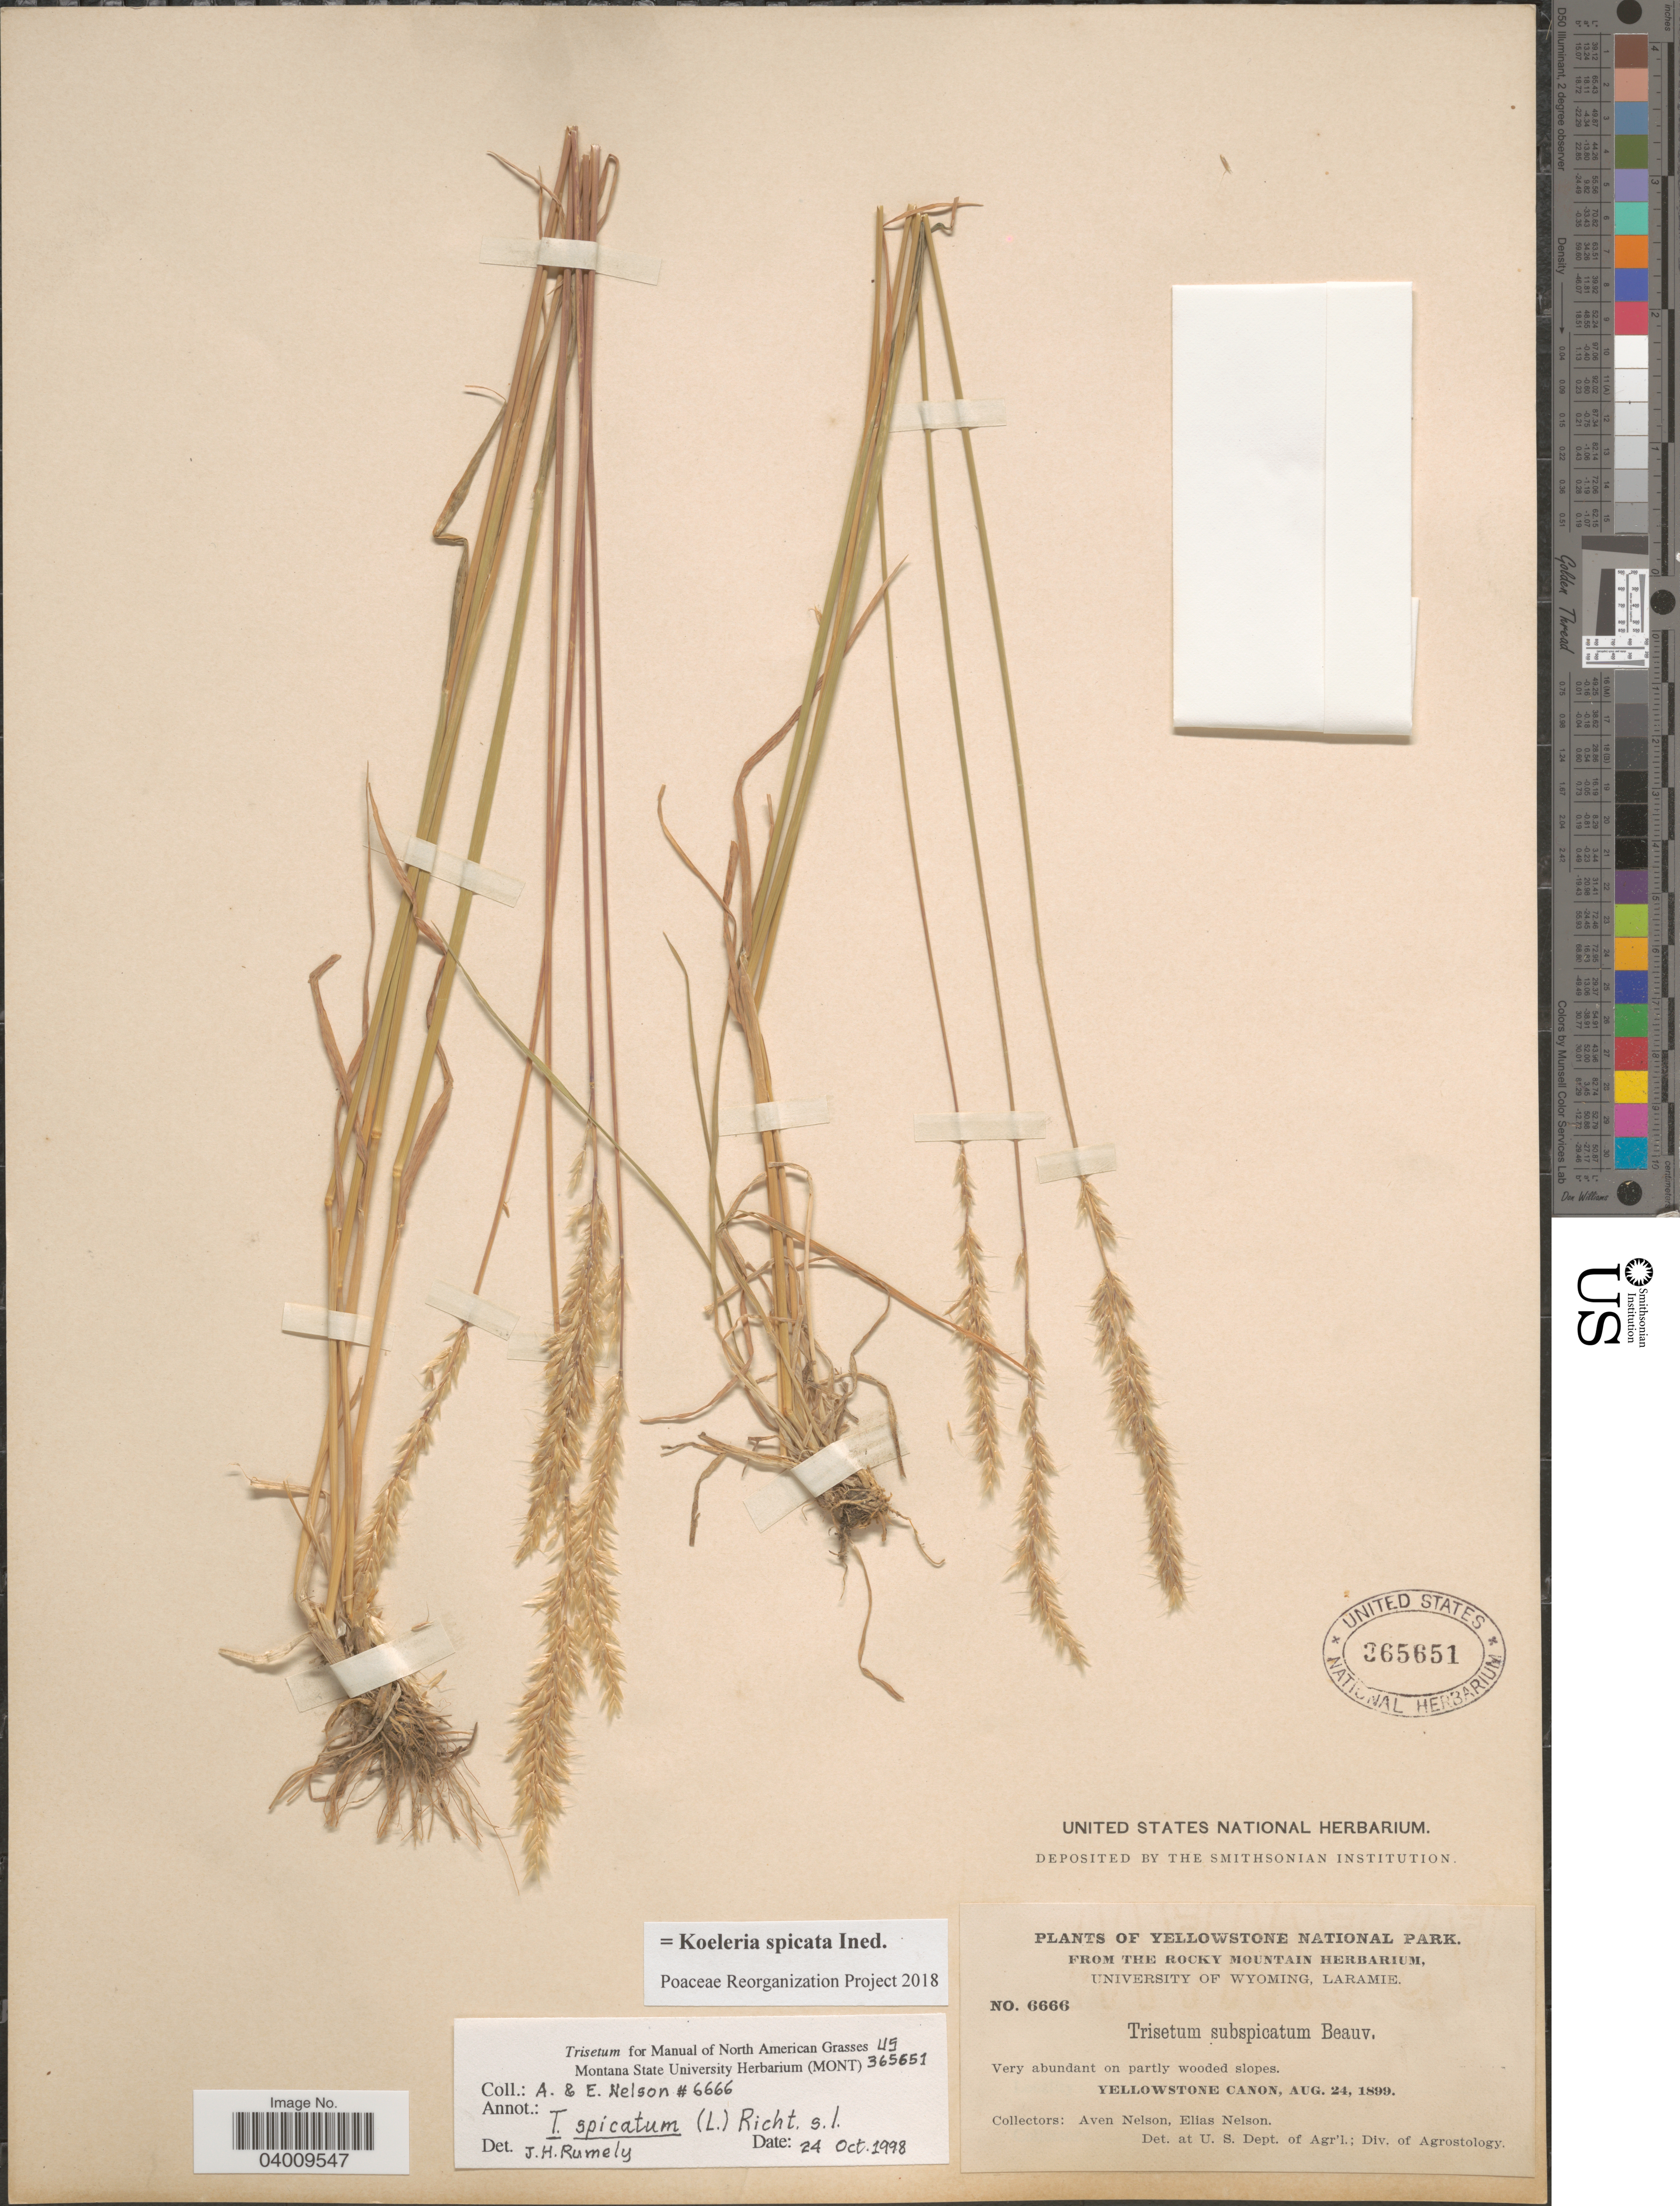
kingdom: Plantae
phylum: Tracheophyta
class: Liliopsida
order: Poales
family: Poaceae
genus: Koeleria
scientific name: Koeleria spicata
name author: (L.) Barberá et al.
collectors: A. Nelson & E. Nelson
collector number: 6666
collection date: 1899-08-24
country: United States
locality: Yellowstone National Park. very abundant on partly wooded slopes. Yellowstone Canon.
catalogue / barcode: US 365651